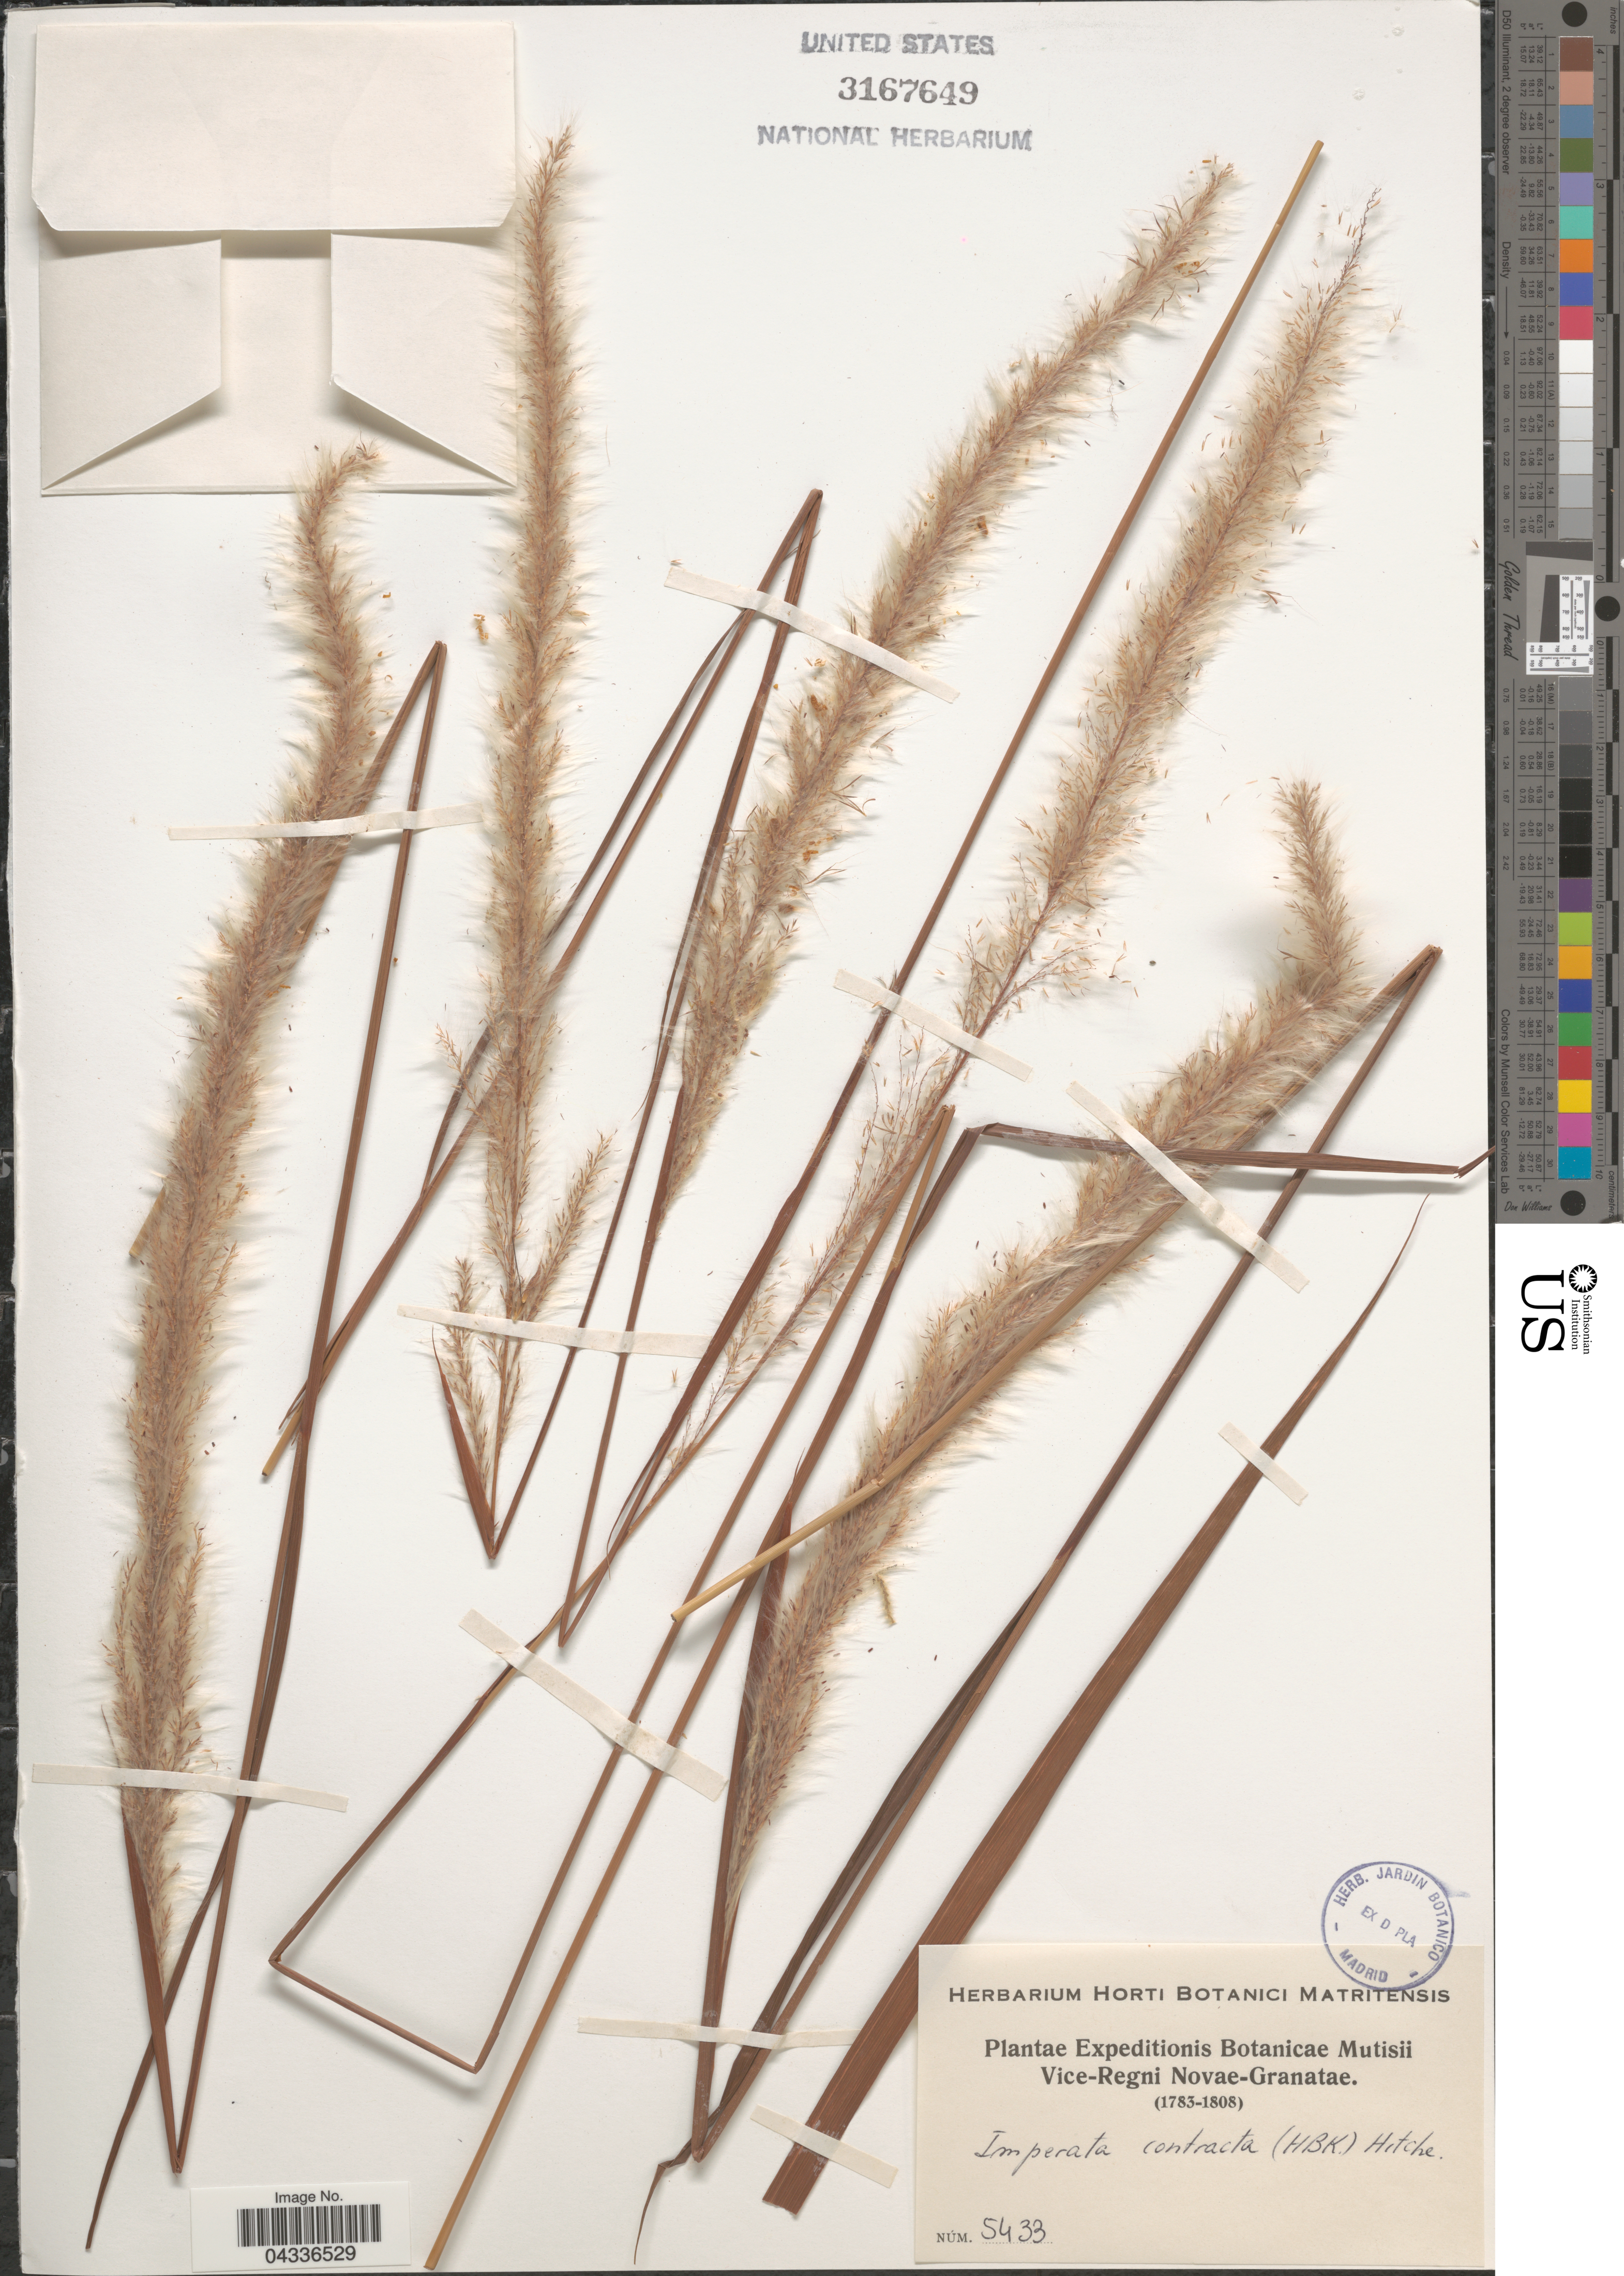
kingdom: Plantae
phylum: Tracheophyta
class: Liliopsida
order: Poales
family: Poaceae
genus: Imperata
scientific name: Imperata contracta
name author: (Kunth) Hitchc.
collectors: ex herb. Horti Botanici Matritensis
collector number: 5433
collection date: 1783/1808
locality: Expeditionis Botanicae Mutisii Vice-Regni Novae-Granatae.